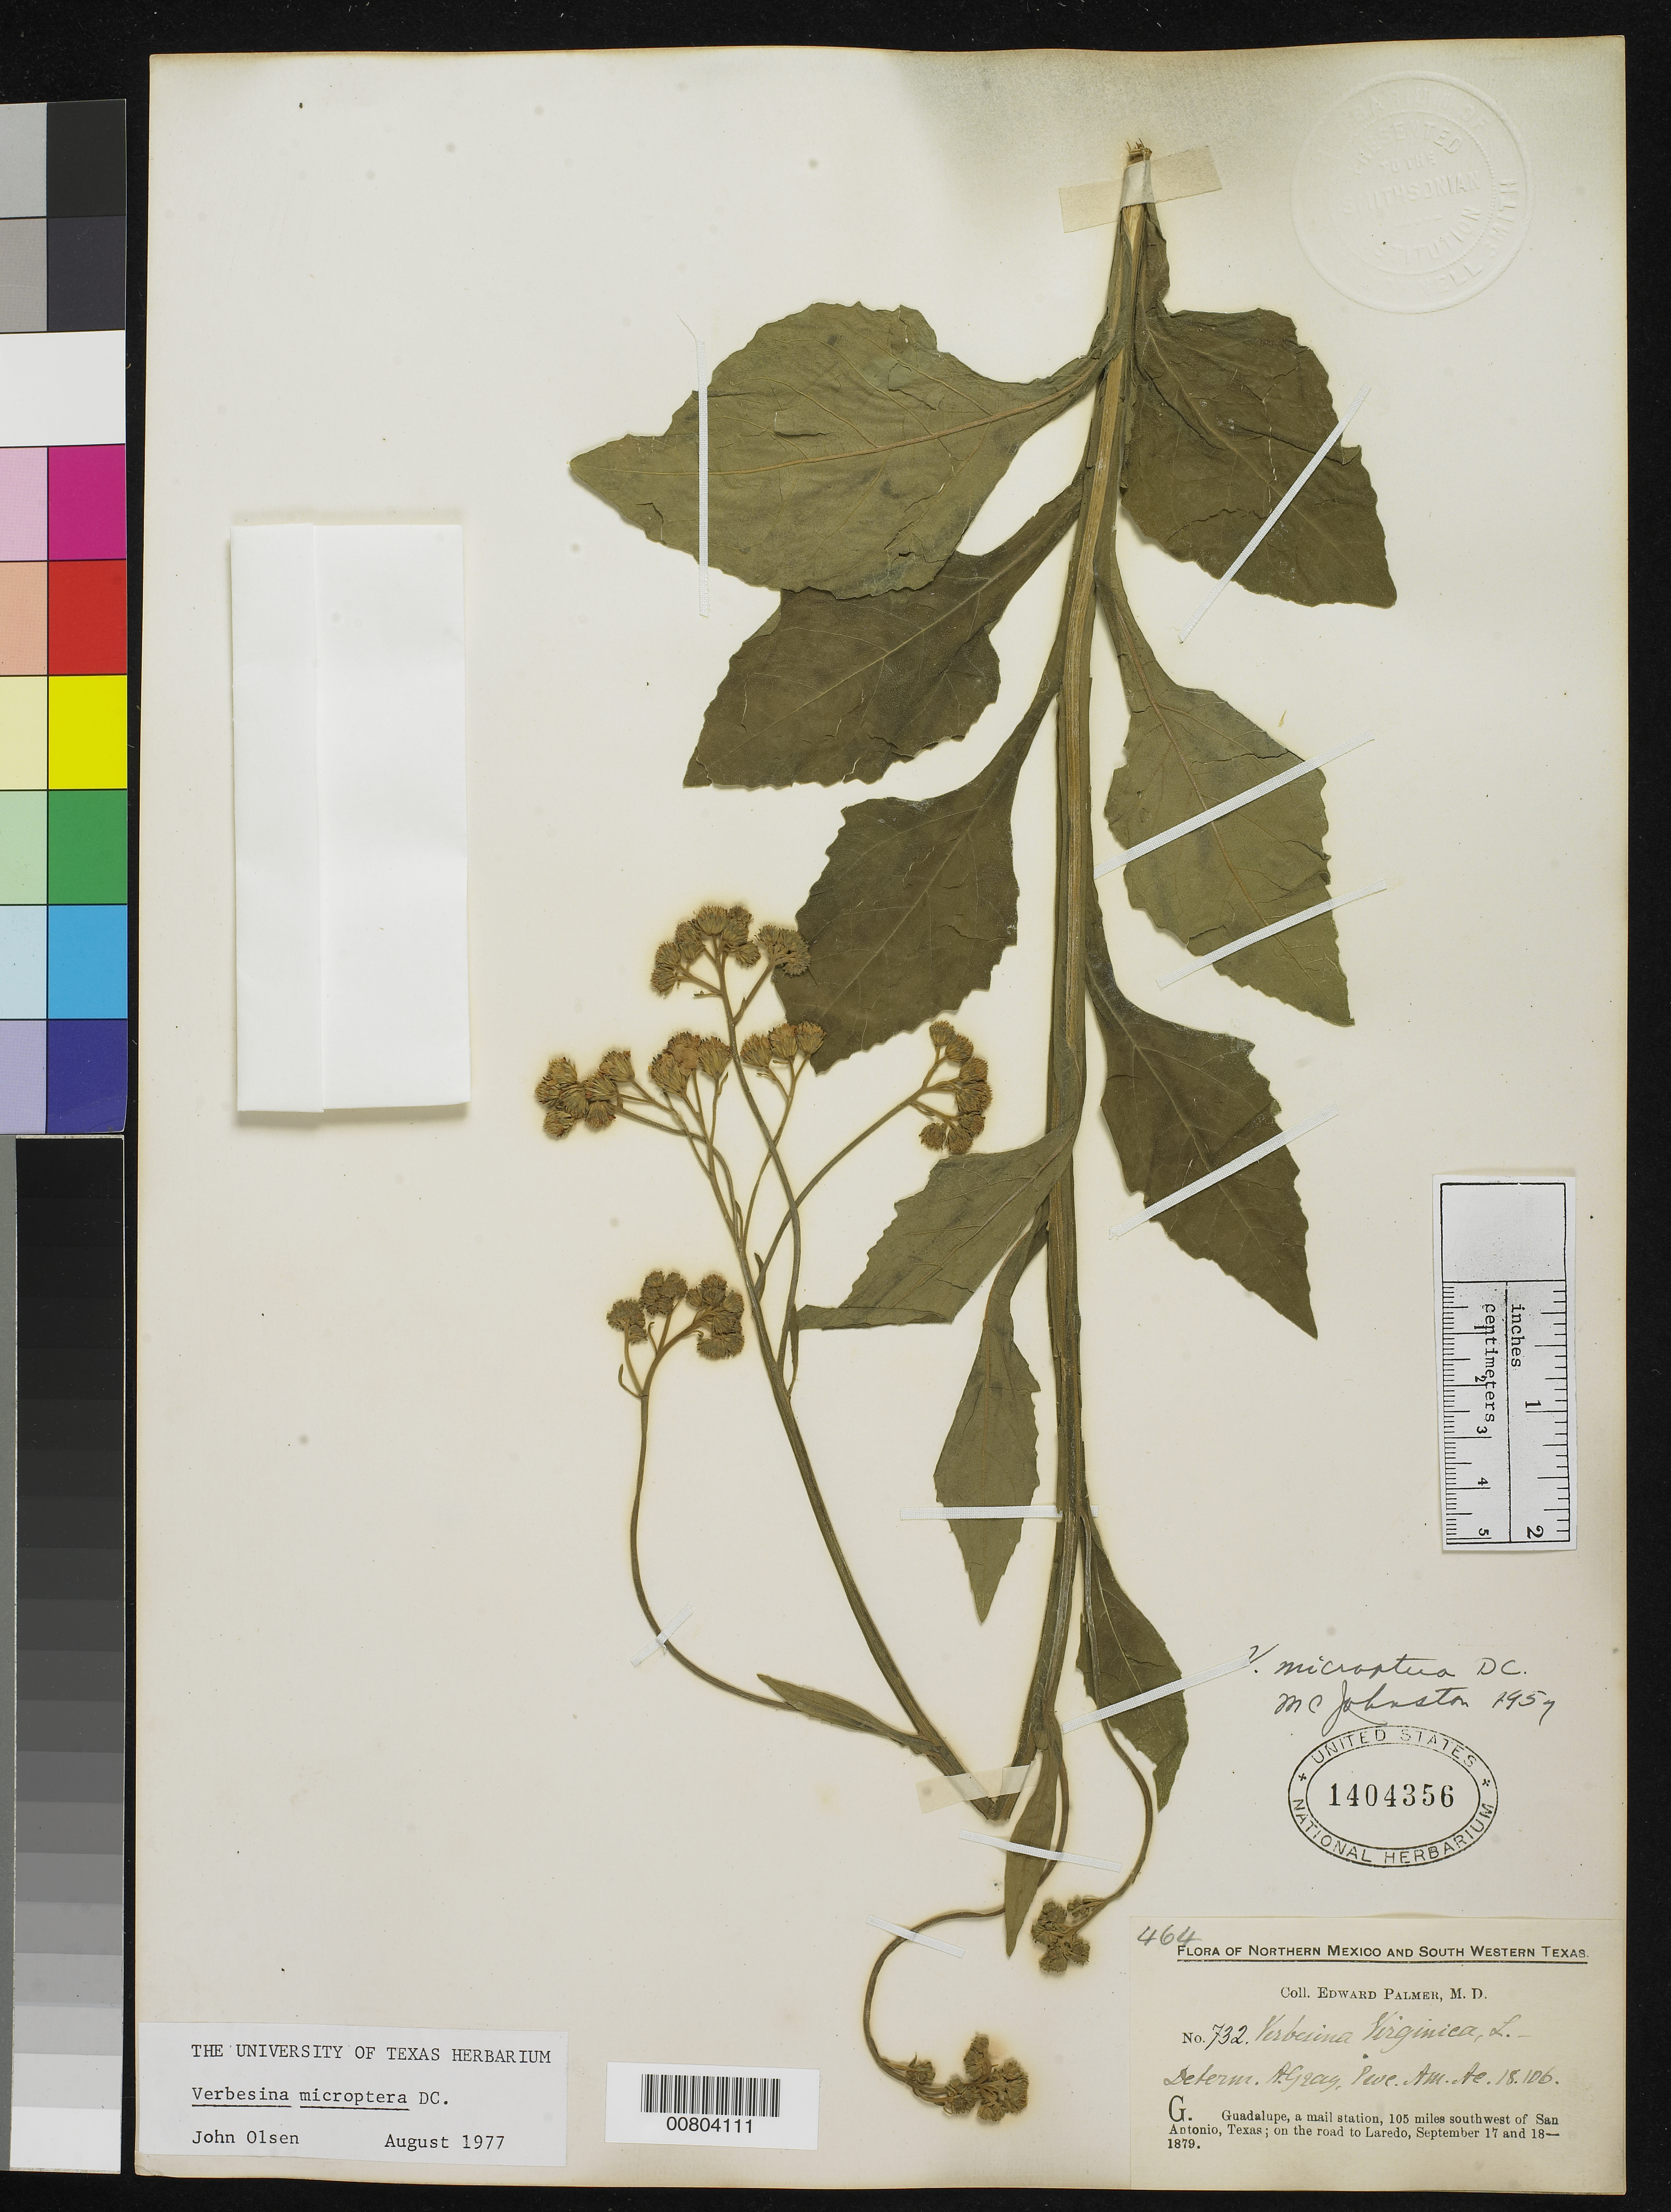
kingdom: Plantae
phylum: Tracheophyta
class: Magnoliopsida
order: Asterales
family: Asteraceae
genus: Verbesina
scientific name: Verbesina microptera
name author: DC.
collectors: E. Palmer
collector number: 732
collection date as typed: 17 Sep 1879 to 18 Sep 1879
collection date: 1879-09-17/1879-09-18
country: United States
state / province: Texas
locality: G. Guadalupe, a mail station, 105 miles southwest of San Antonio, Texas; on road to Laredo.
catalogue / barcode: US 1404356